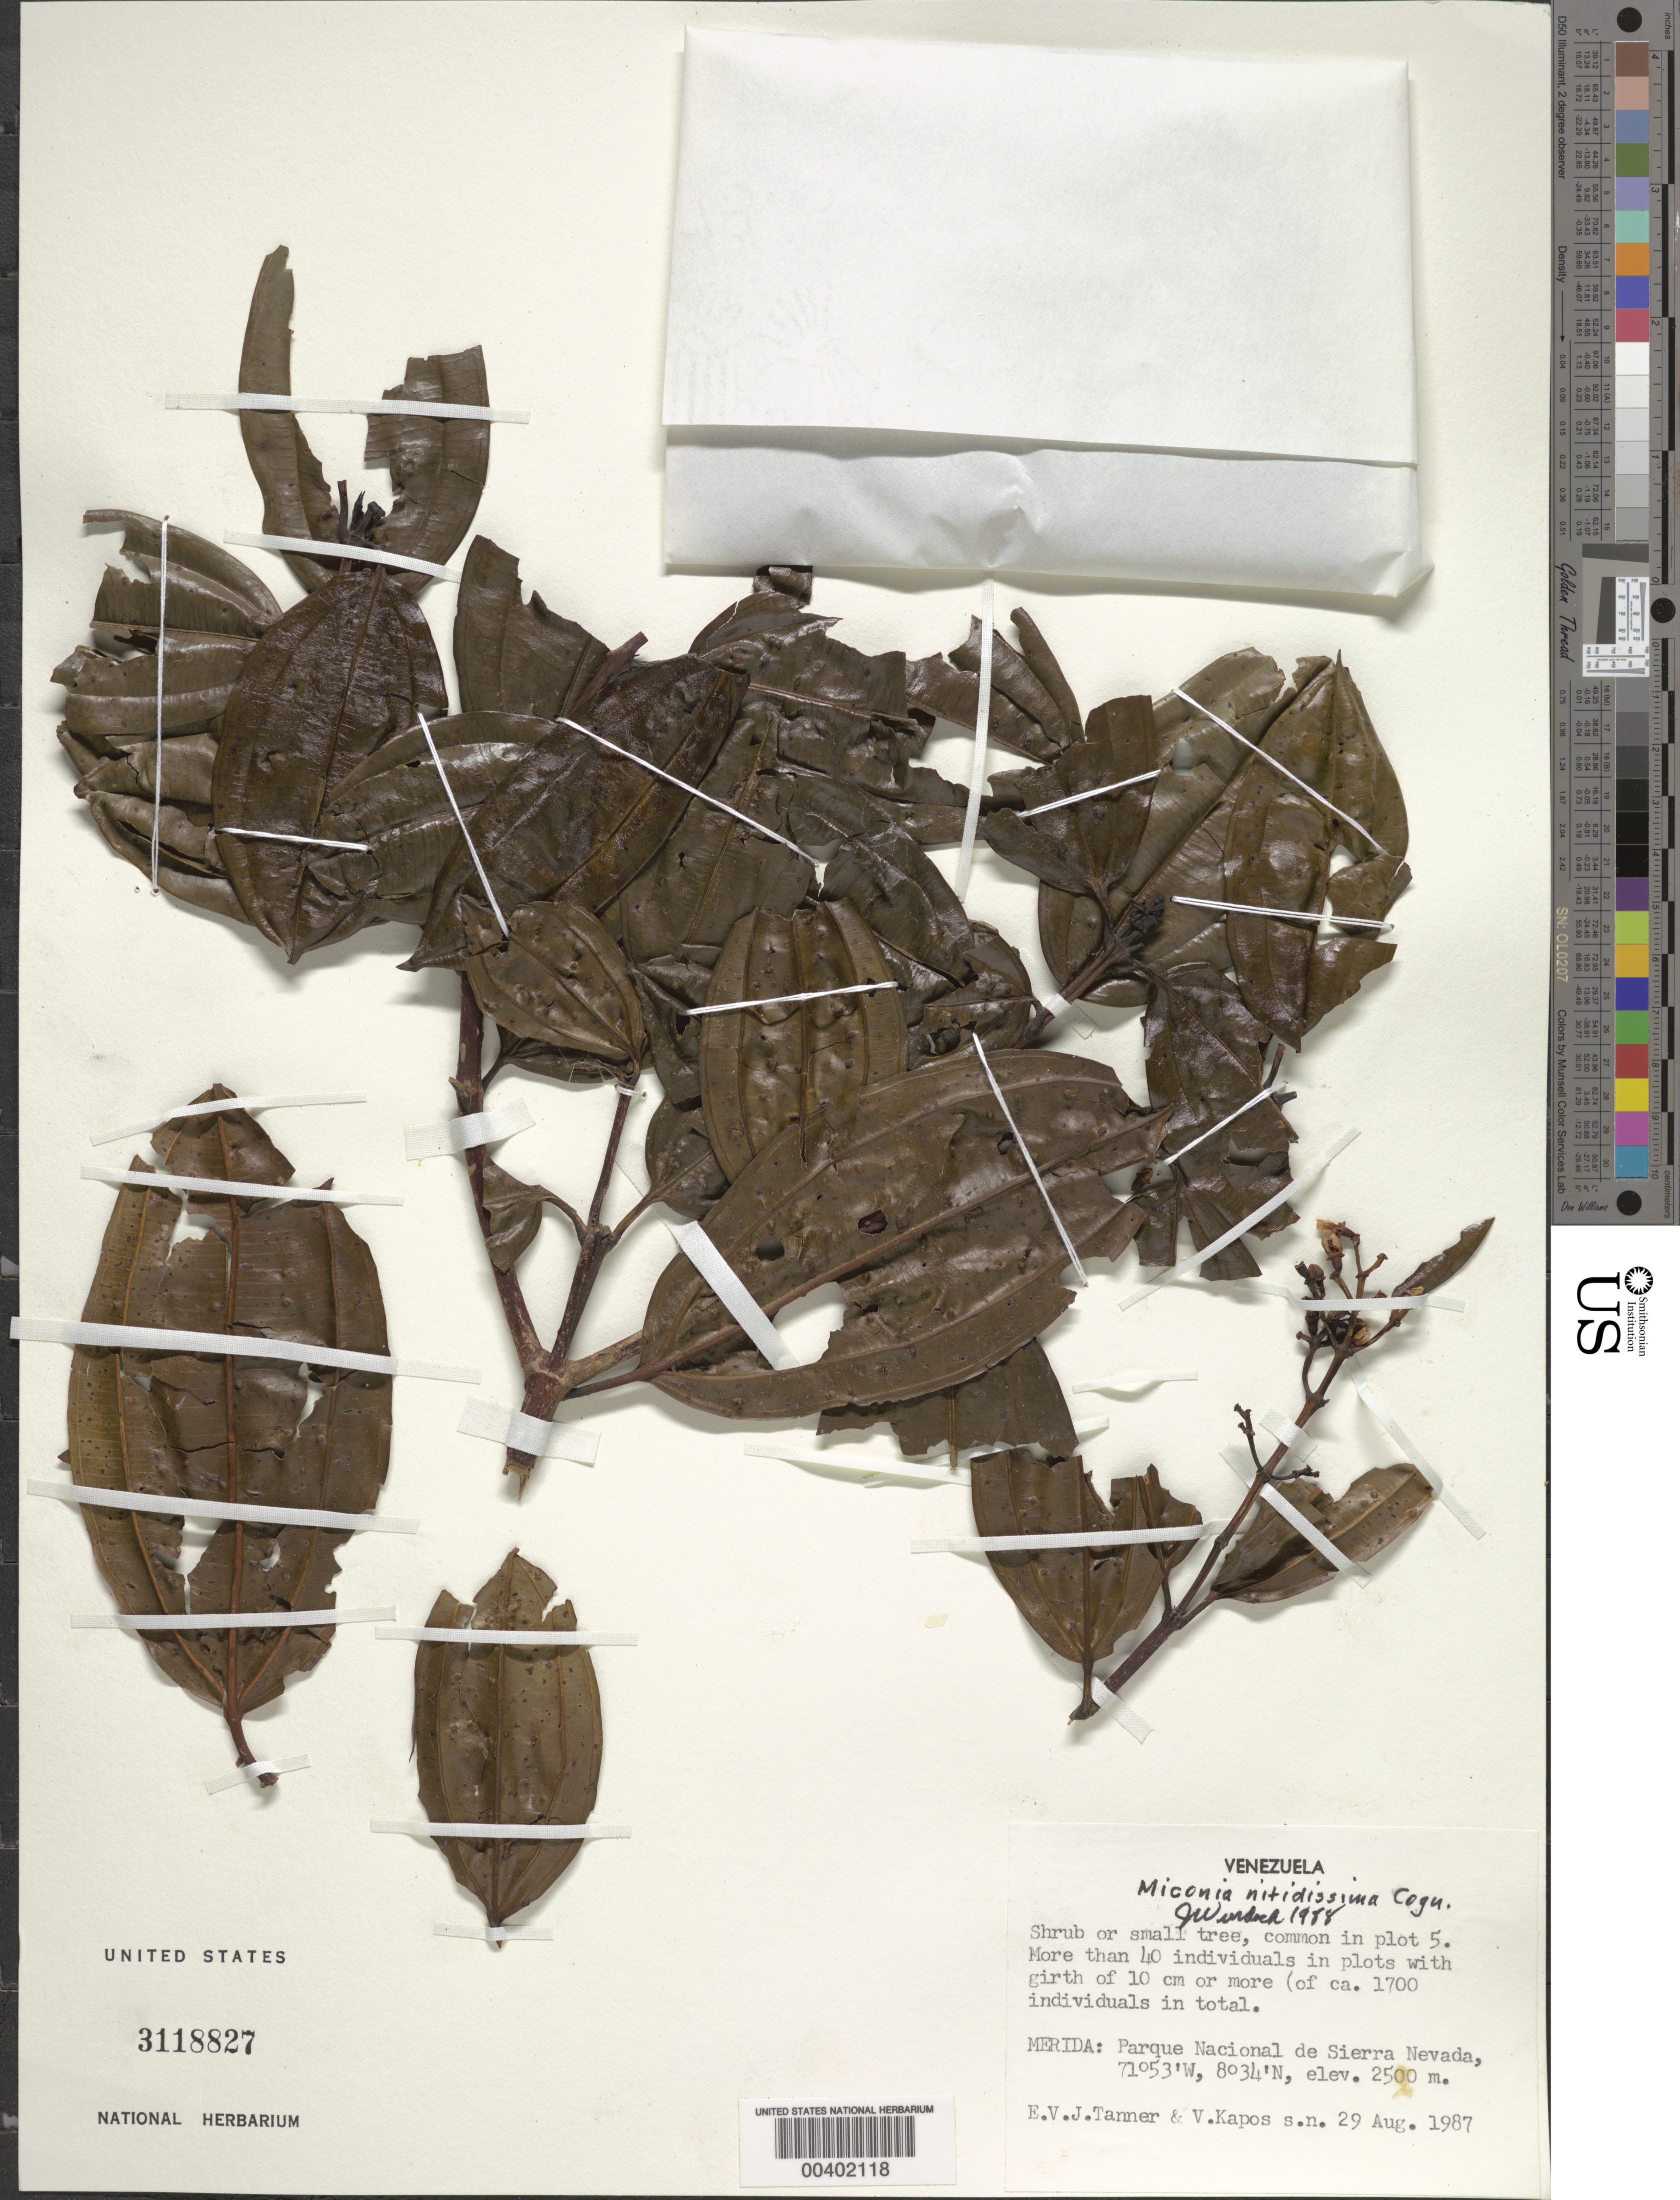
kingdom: Plantae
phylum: Tracheophyta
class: Magnoliopsida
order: Myrtales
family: Melastomataceae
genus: Miconia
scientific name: Miconia nitidissima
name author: Cogn.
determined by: Wurdack, John J., (US), US (UNITED STATES)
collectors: E. Tanner & V. Kapos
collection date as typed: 29 Aug 1987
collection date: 1987-08-29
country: Venezuela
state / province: Mérida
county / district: Libertador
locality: Parque Nacional de Sierra Nevada (La Montaña). Montana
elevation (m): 2500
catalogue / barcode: US 3118827